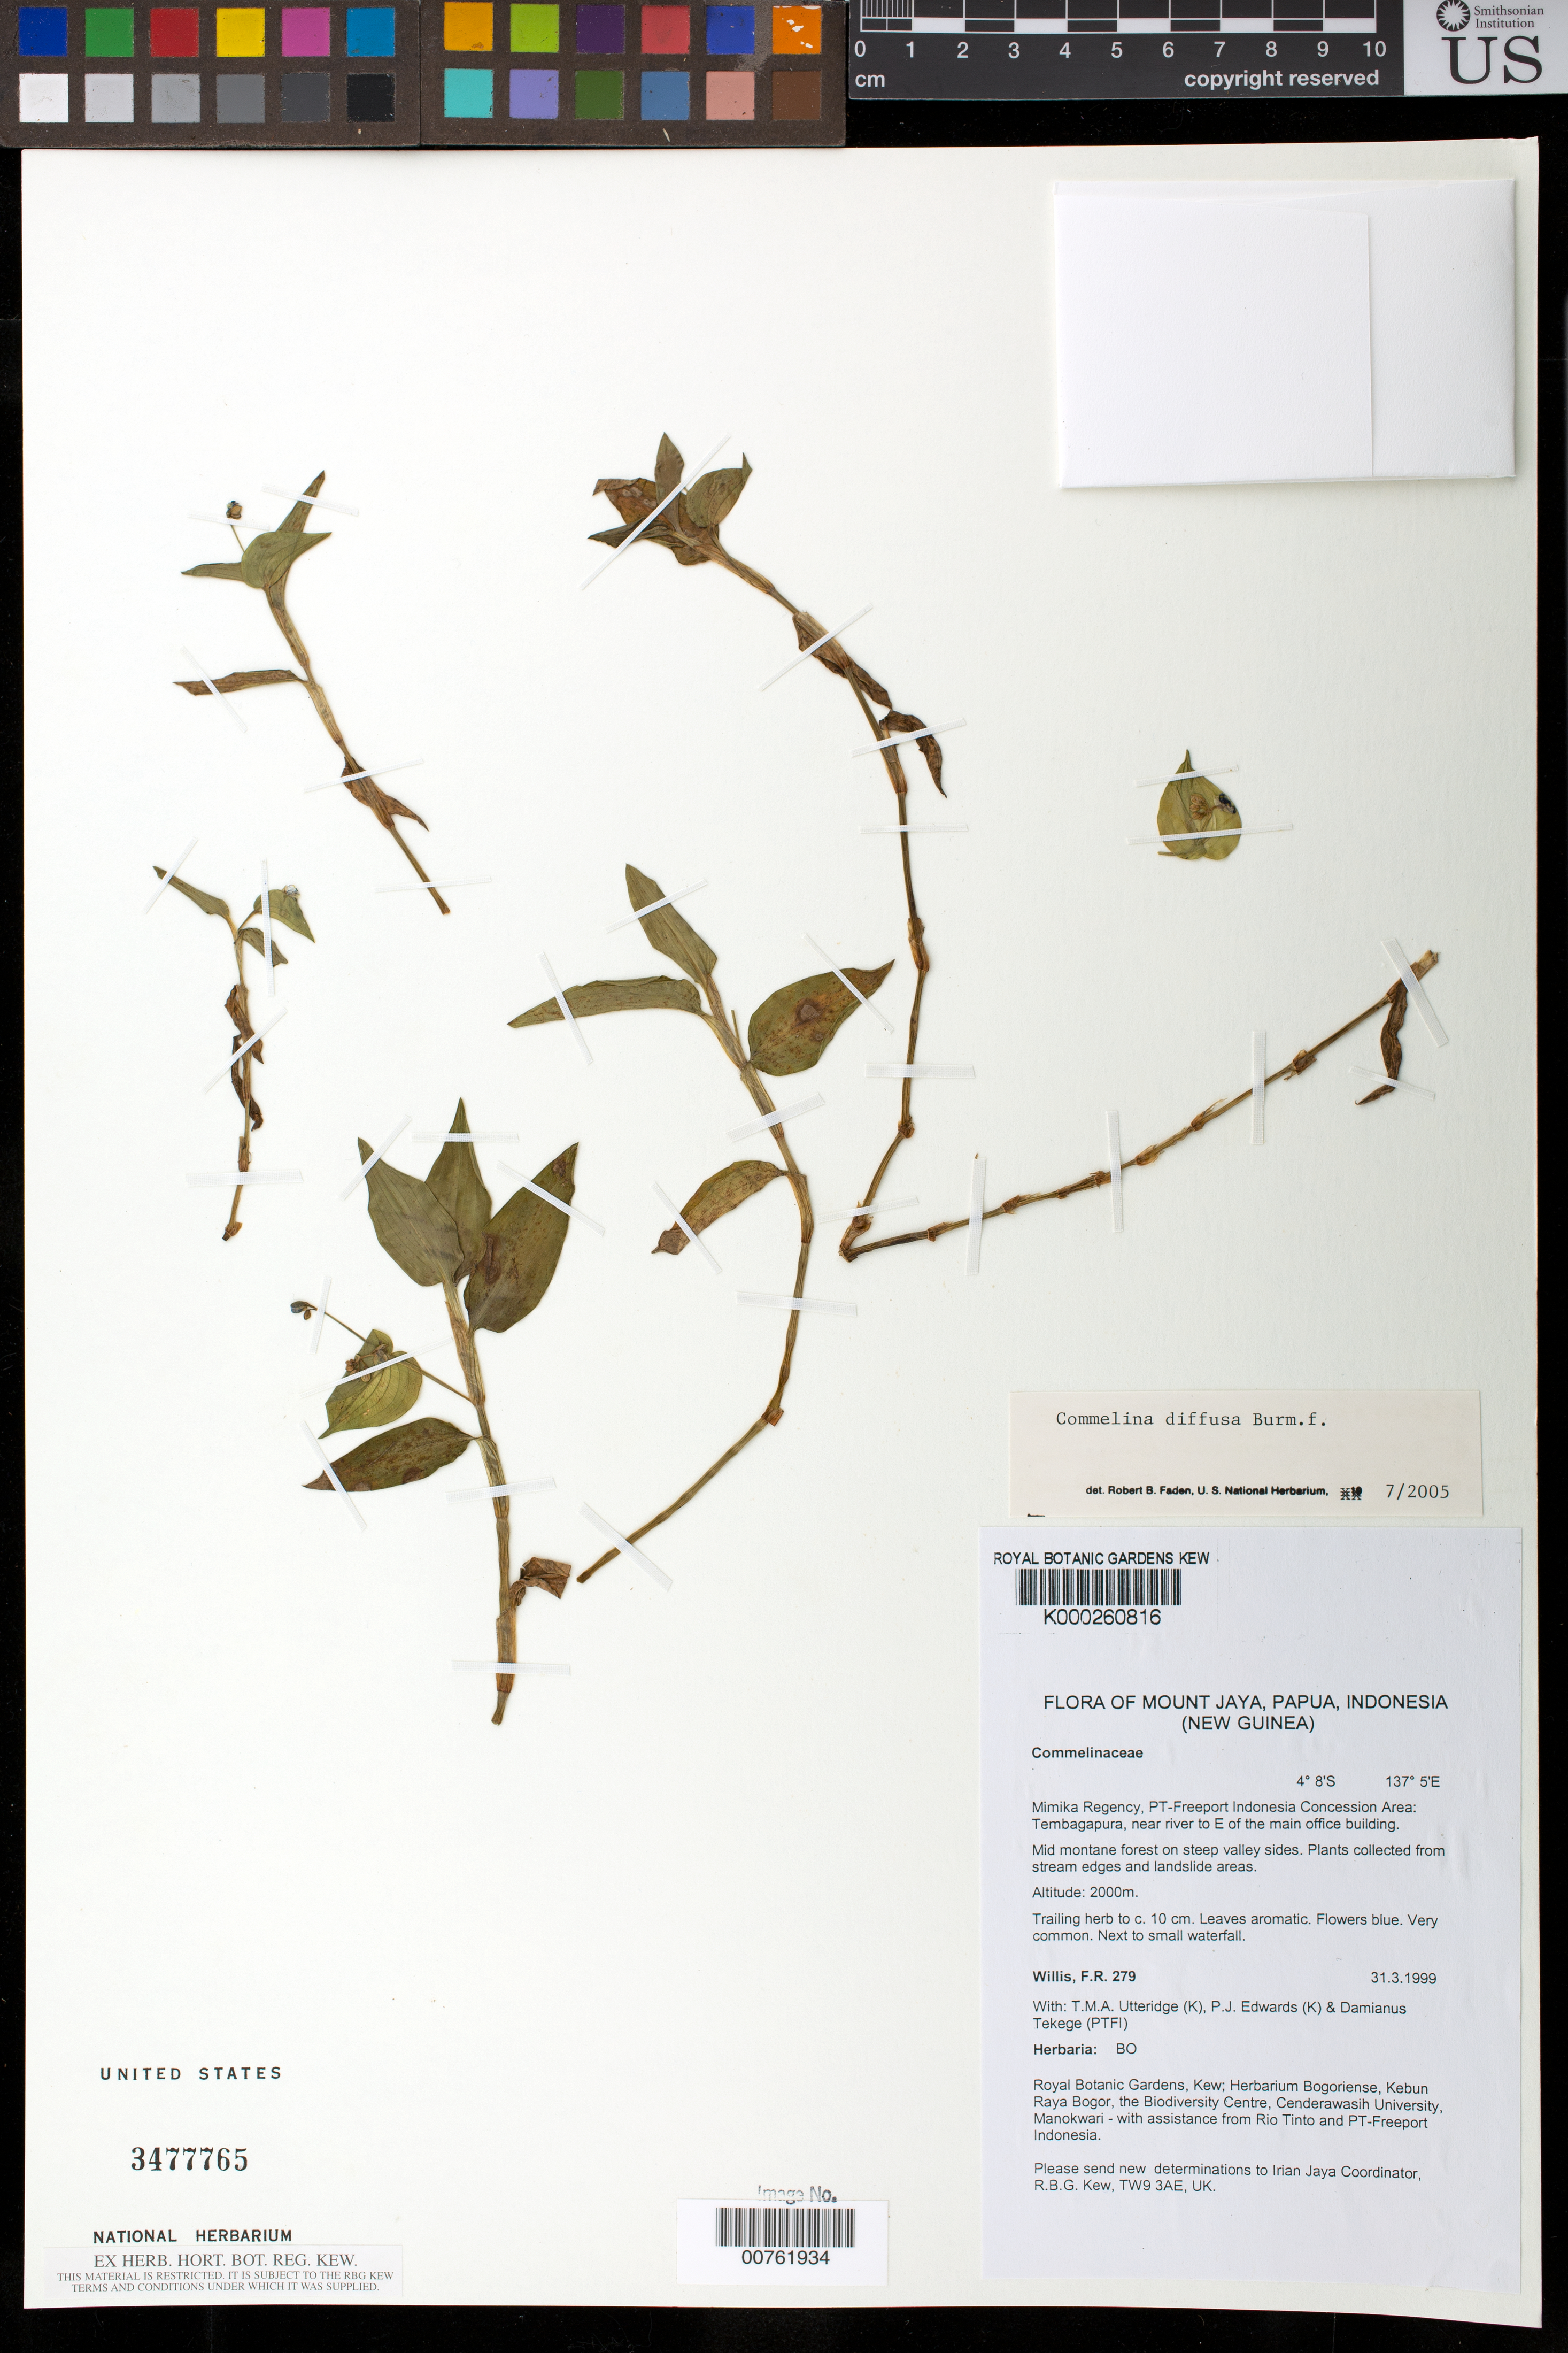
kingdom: Plantae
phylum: Tracheophyta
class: Liliopsida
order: Commelinales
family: Commelinaceae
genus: Commelina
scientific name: Commelina diffusa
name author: Burm. f.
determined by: Faden, Robert B., (US), Smithsonian Institution - National Museum of Natural History (UNITED STATES)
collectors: F. Willis et al.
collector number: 279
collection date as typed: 31 Mar 1999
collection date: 1999-03-31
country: Indonesia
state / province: Papua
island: New Guinea Island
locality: Mimika Regency, PT-Freeport Indonesia Concession Area: Tembagapura, near river to E of the main office building. Irian Jaya.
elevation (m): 2000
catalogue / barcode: US 3477765